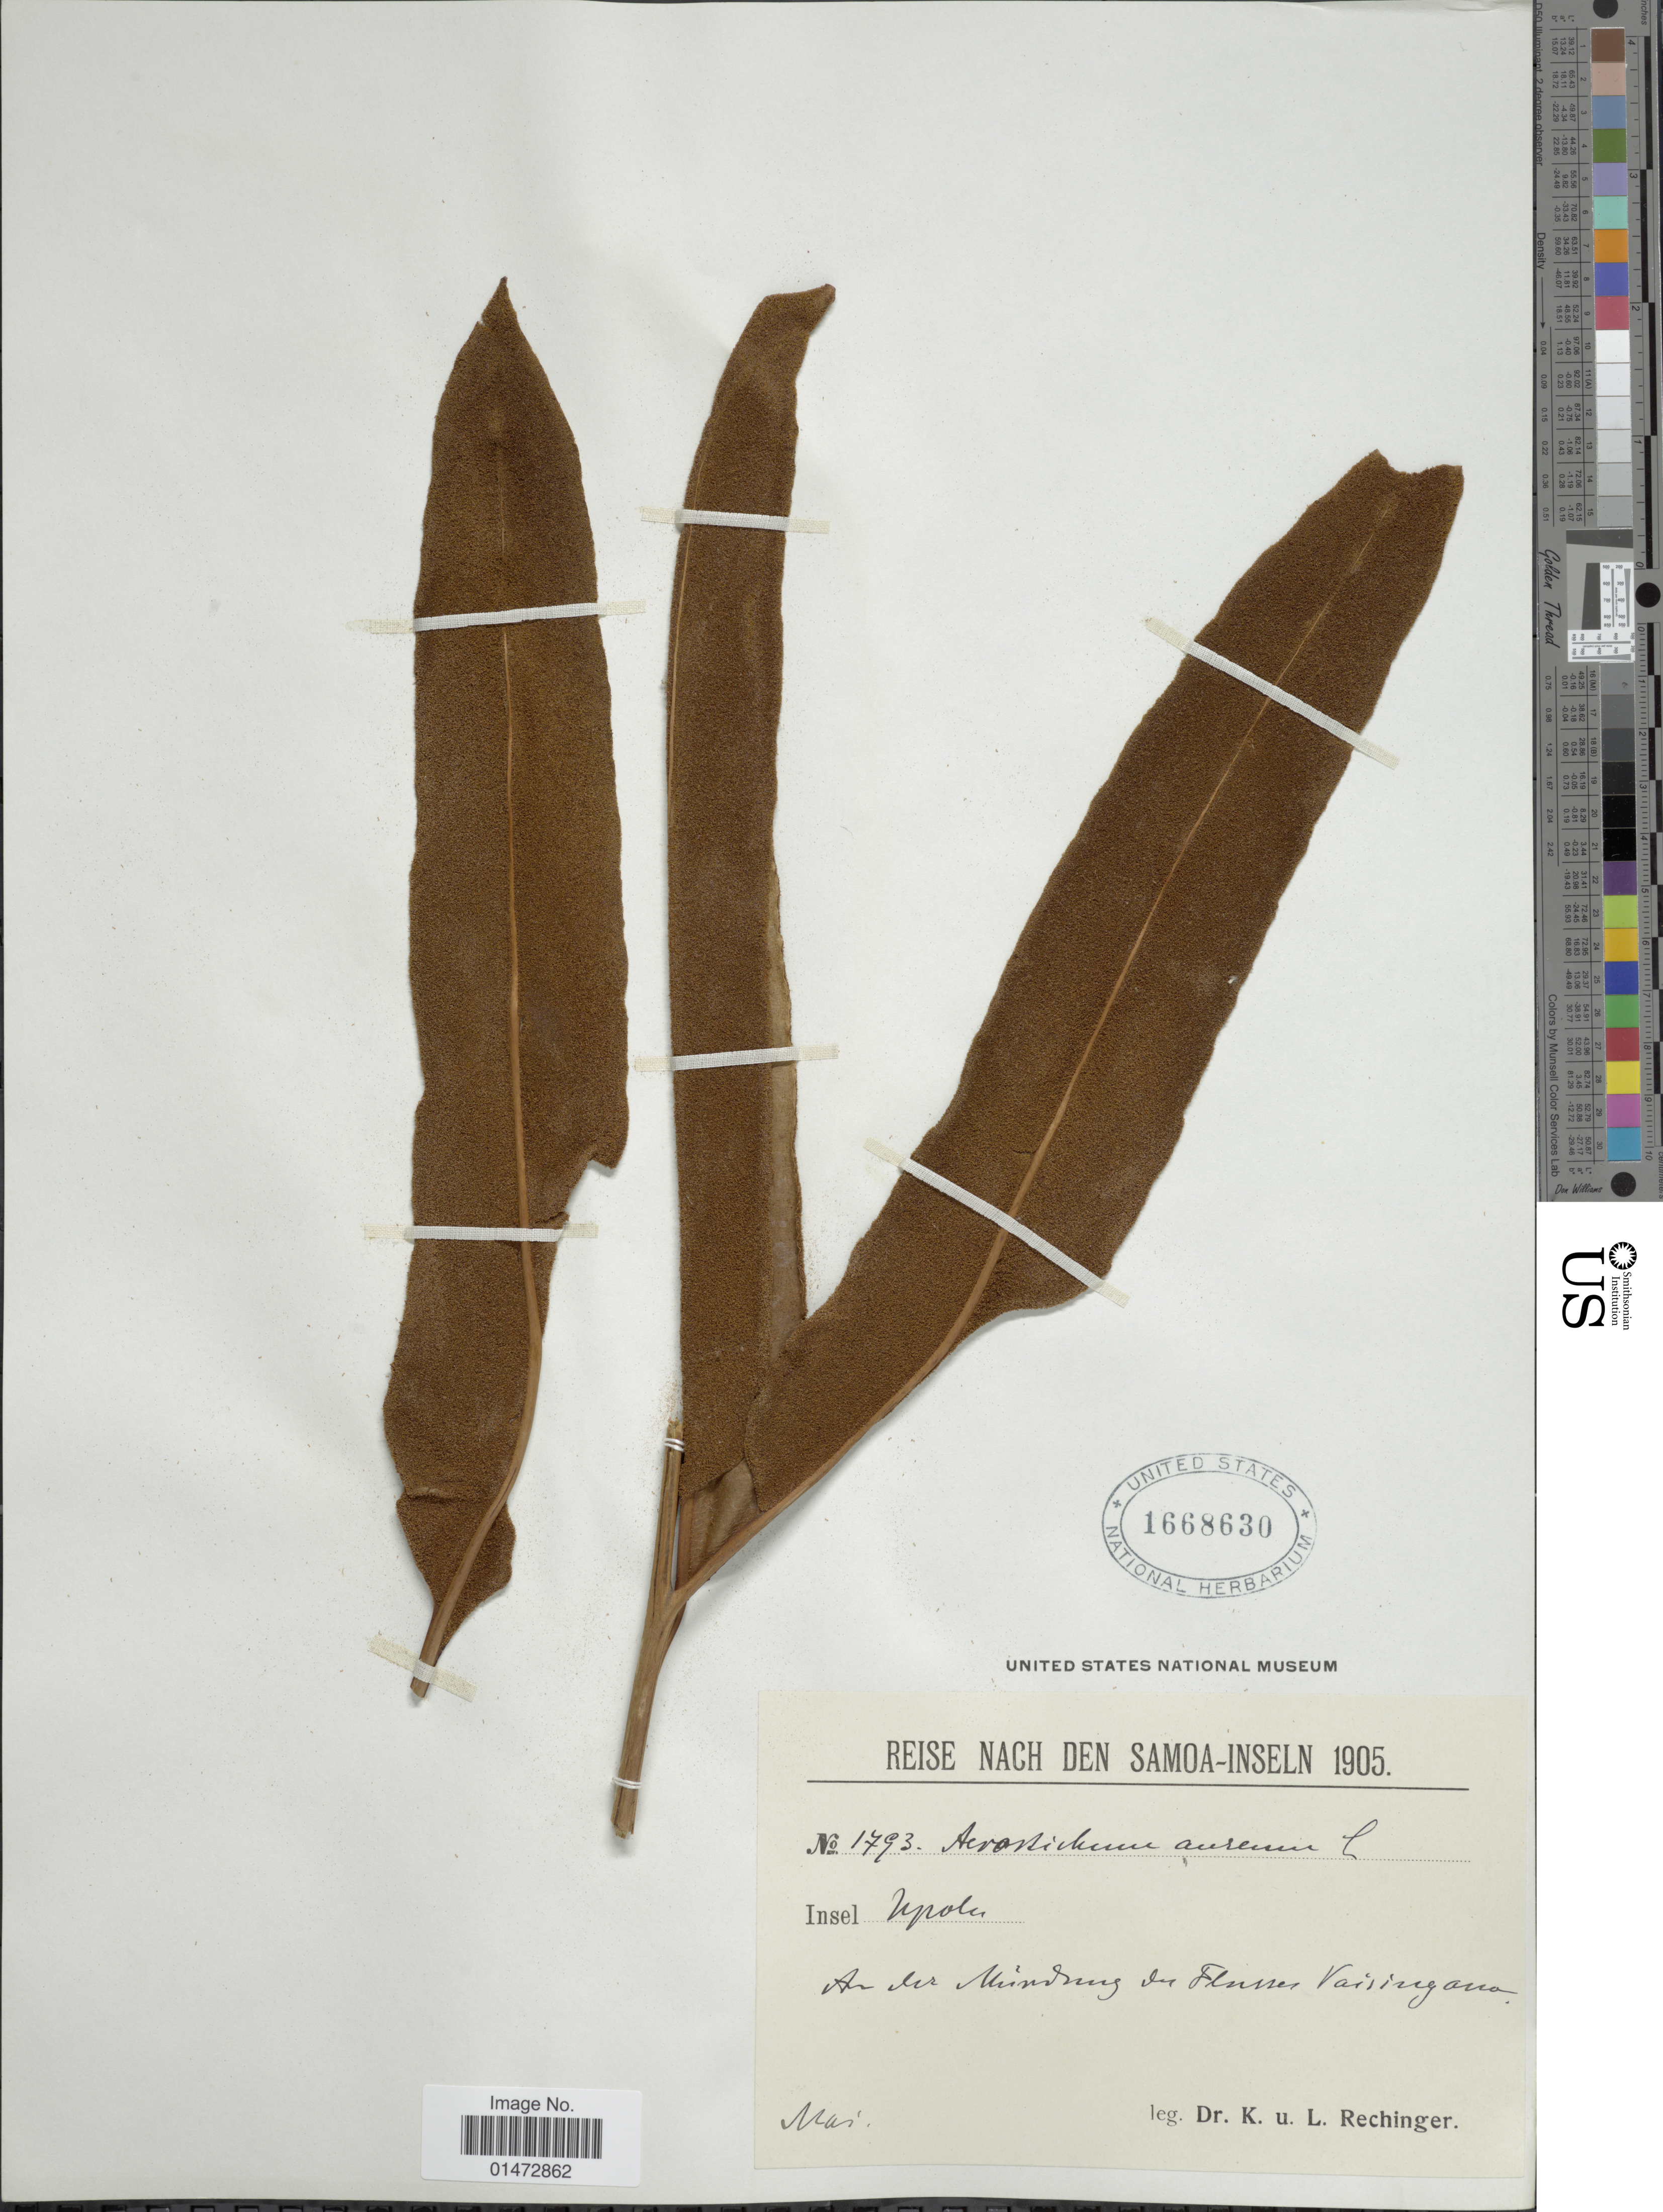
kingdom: Plantae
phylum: Tracheophyta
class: Polypodiopsida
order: Polypodiales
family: Pteridaceae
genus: Acrostichum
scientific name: Acrostichum aureum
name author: L.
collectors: K. Rechinger & L. Rechinger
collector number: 1793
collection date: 1905-05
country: Samoa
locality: Insel Upolu. An der Mindnug der Flunes Vaisingana [interpreted]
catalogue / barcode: US 1668630